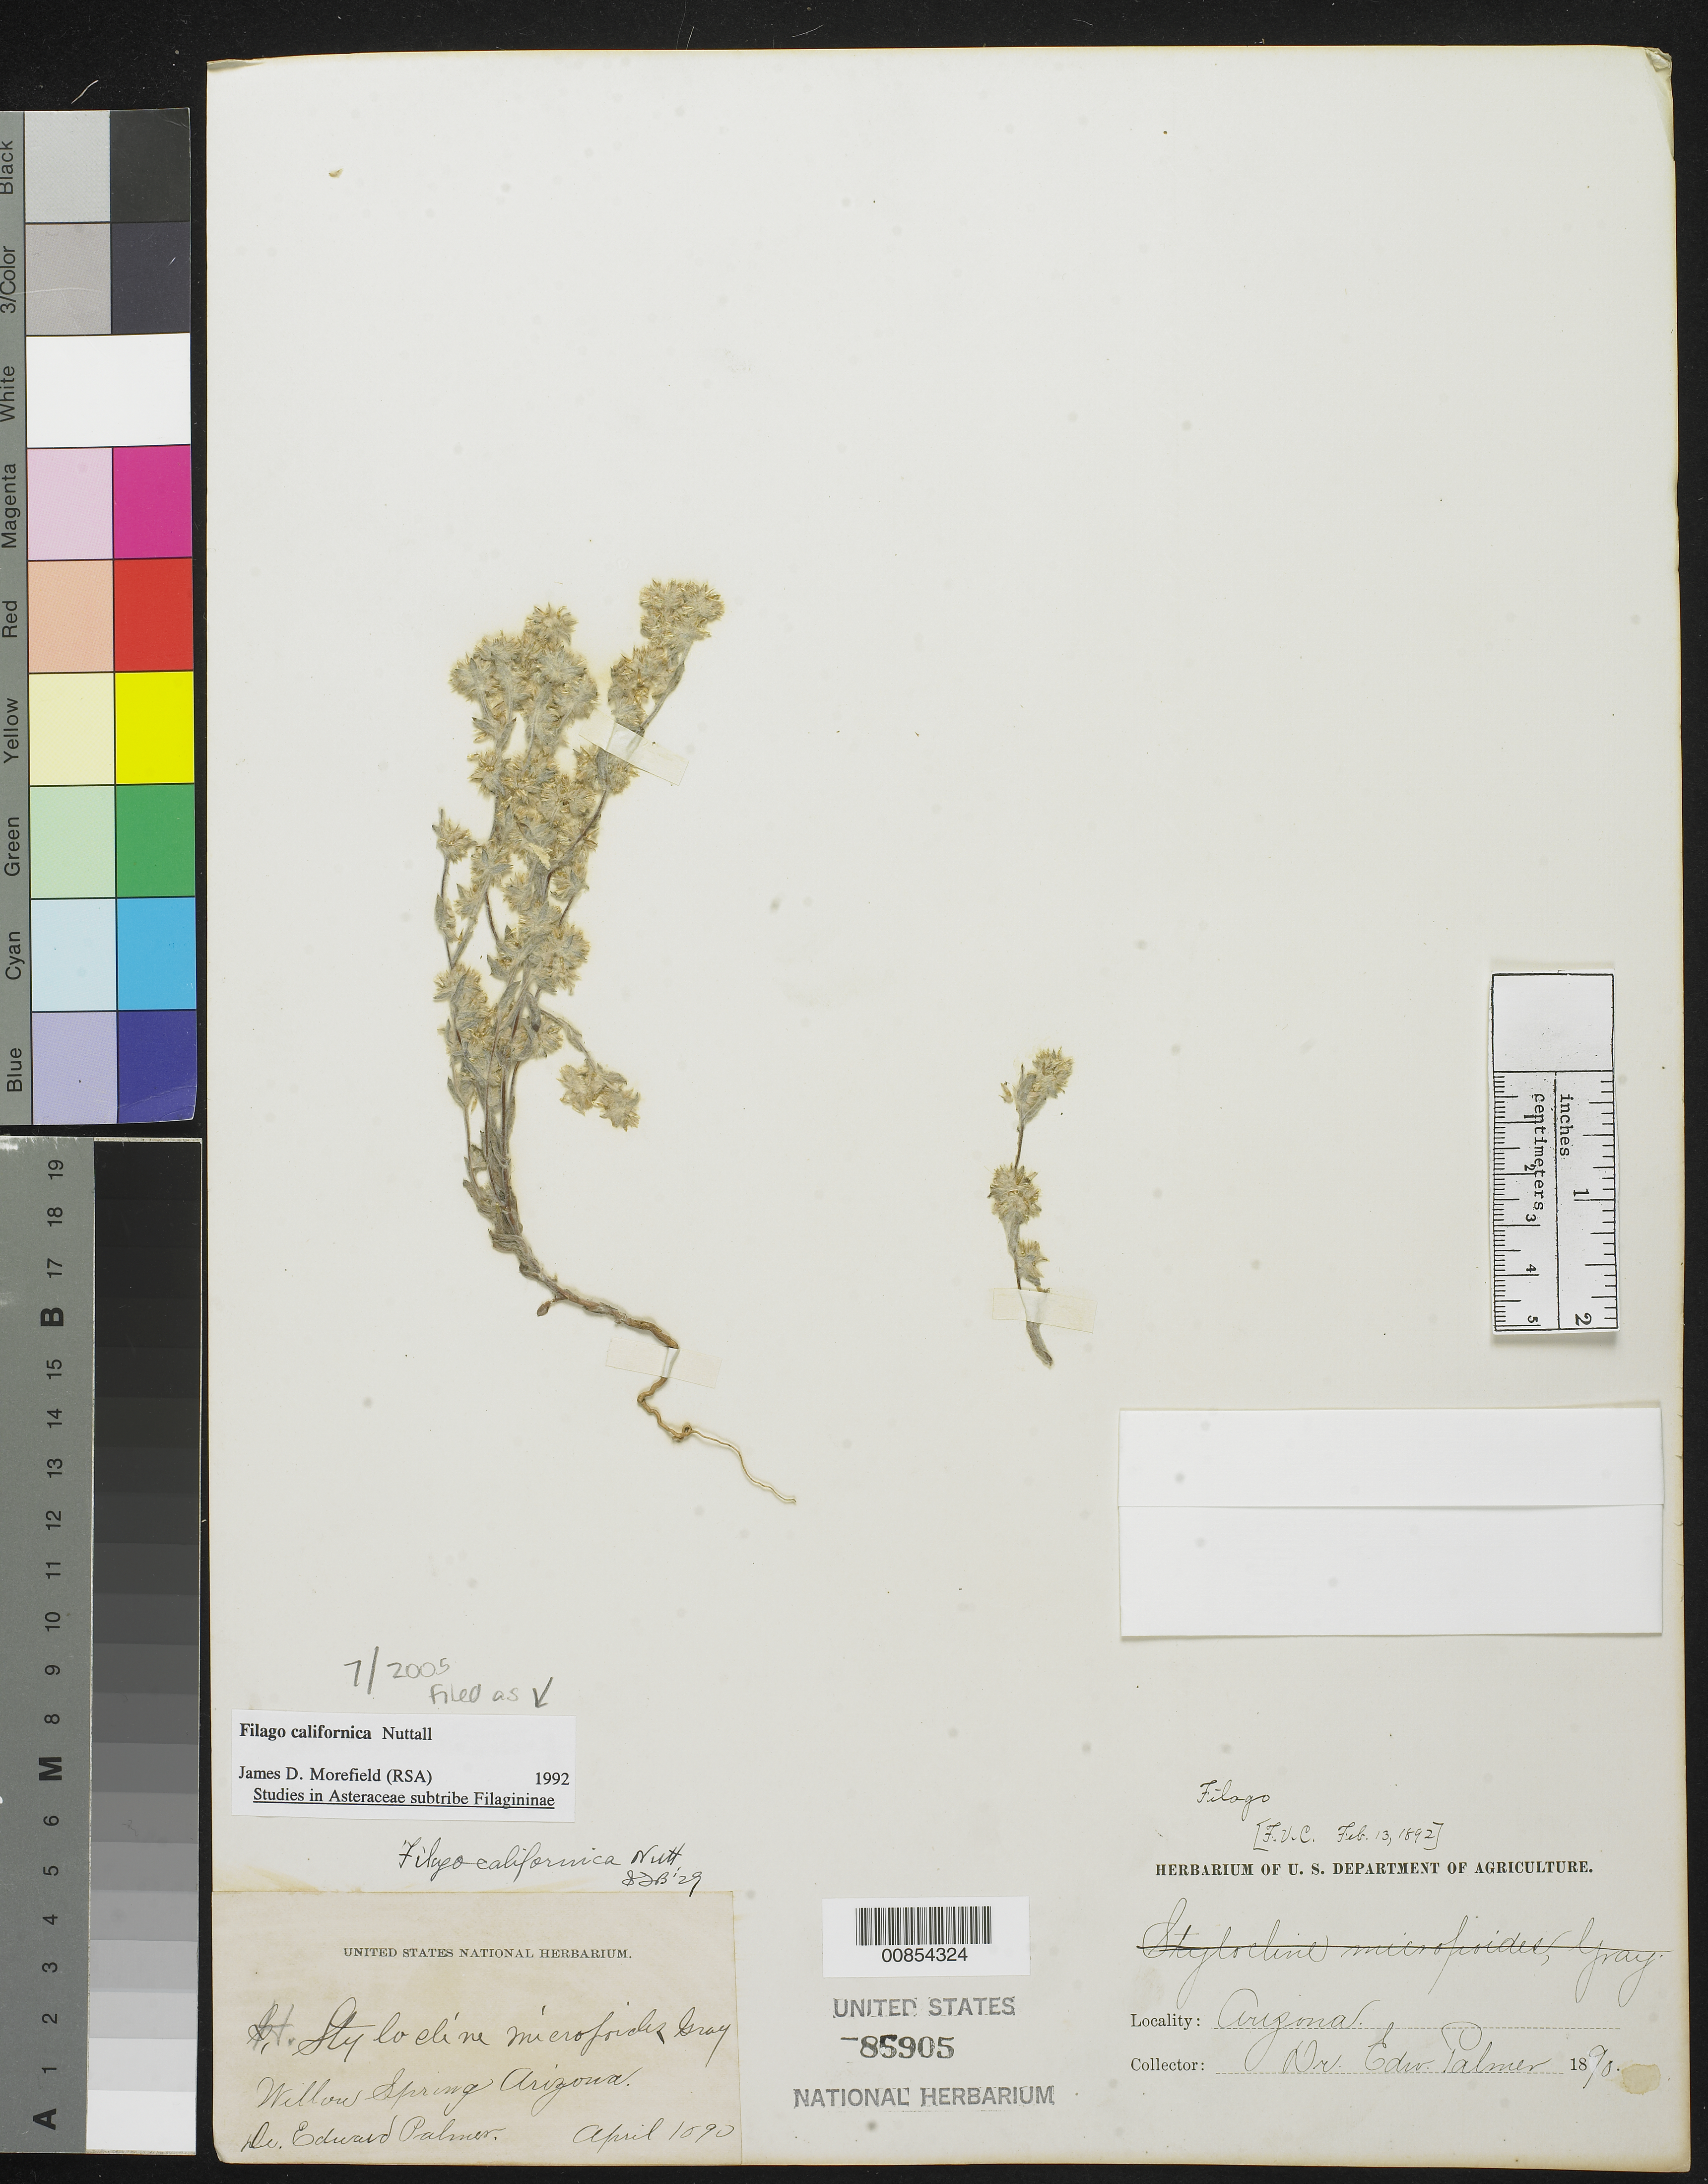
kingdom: Plantae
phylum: Tracheophyta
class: Magnoliopsida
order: Asterales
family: Asteraceae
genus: Filago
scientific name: Filago californica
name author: Nutt.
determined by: Morefield, James D., (RSA), Rancho Santa Ana Botanic Garden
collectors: E. Palmer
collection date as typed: Apr 1890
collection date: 1890-04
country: United States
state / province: Arizona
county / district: Coconino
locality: Willow Spring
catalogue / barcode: US 85905